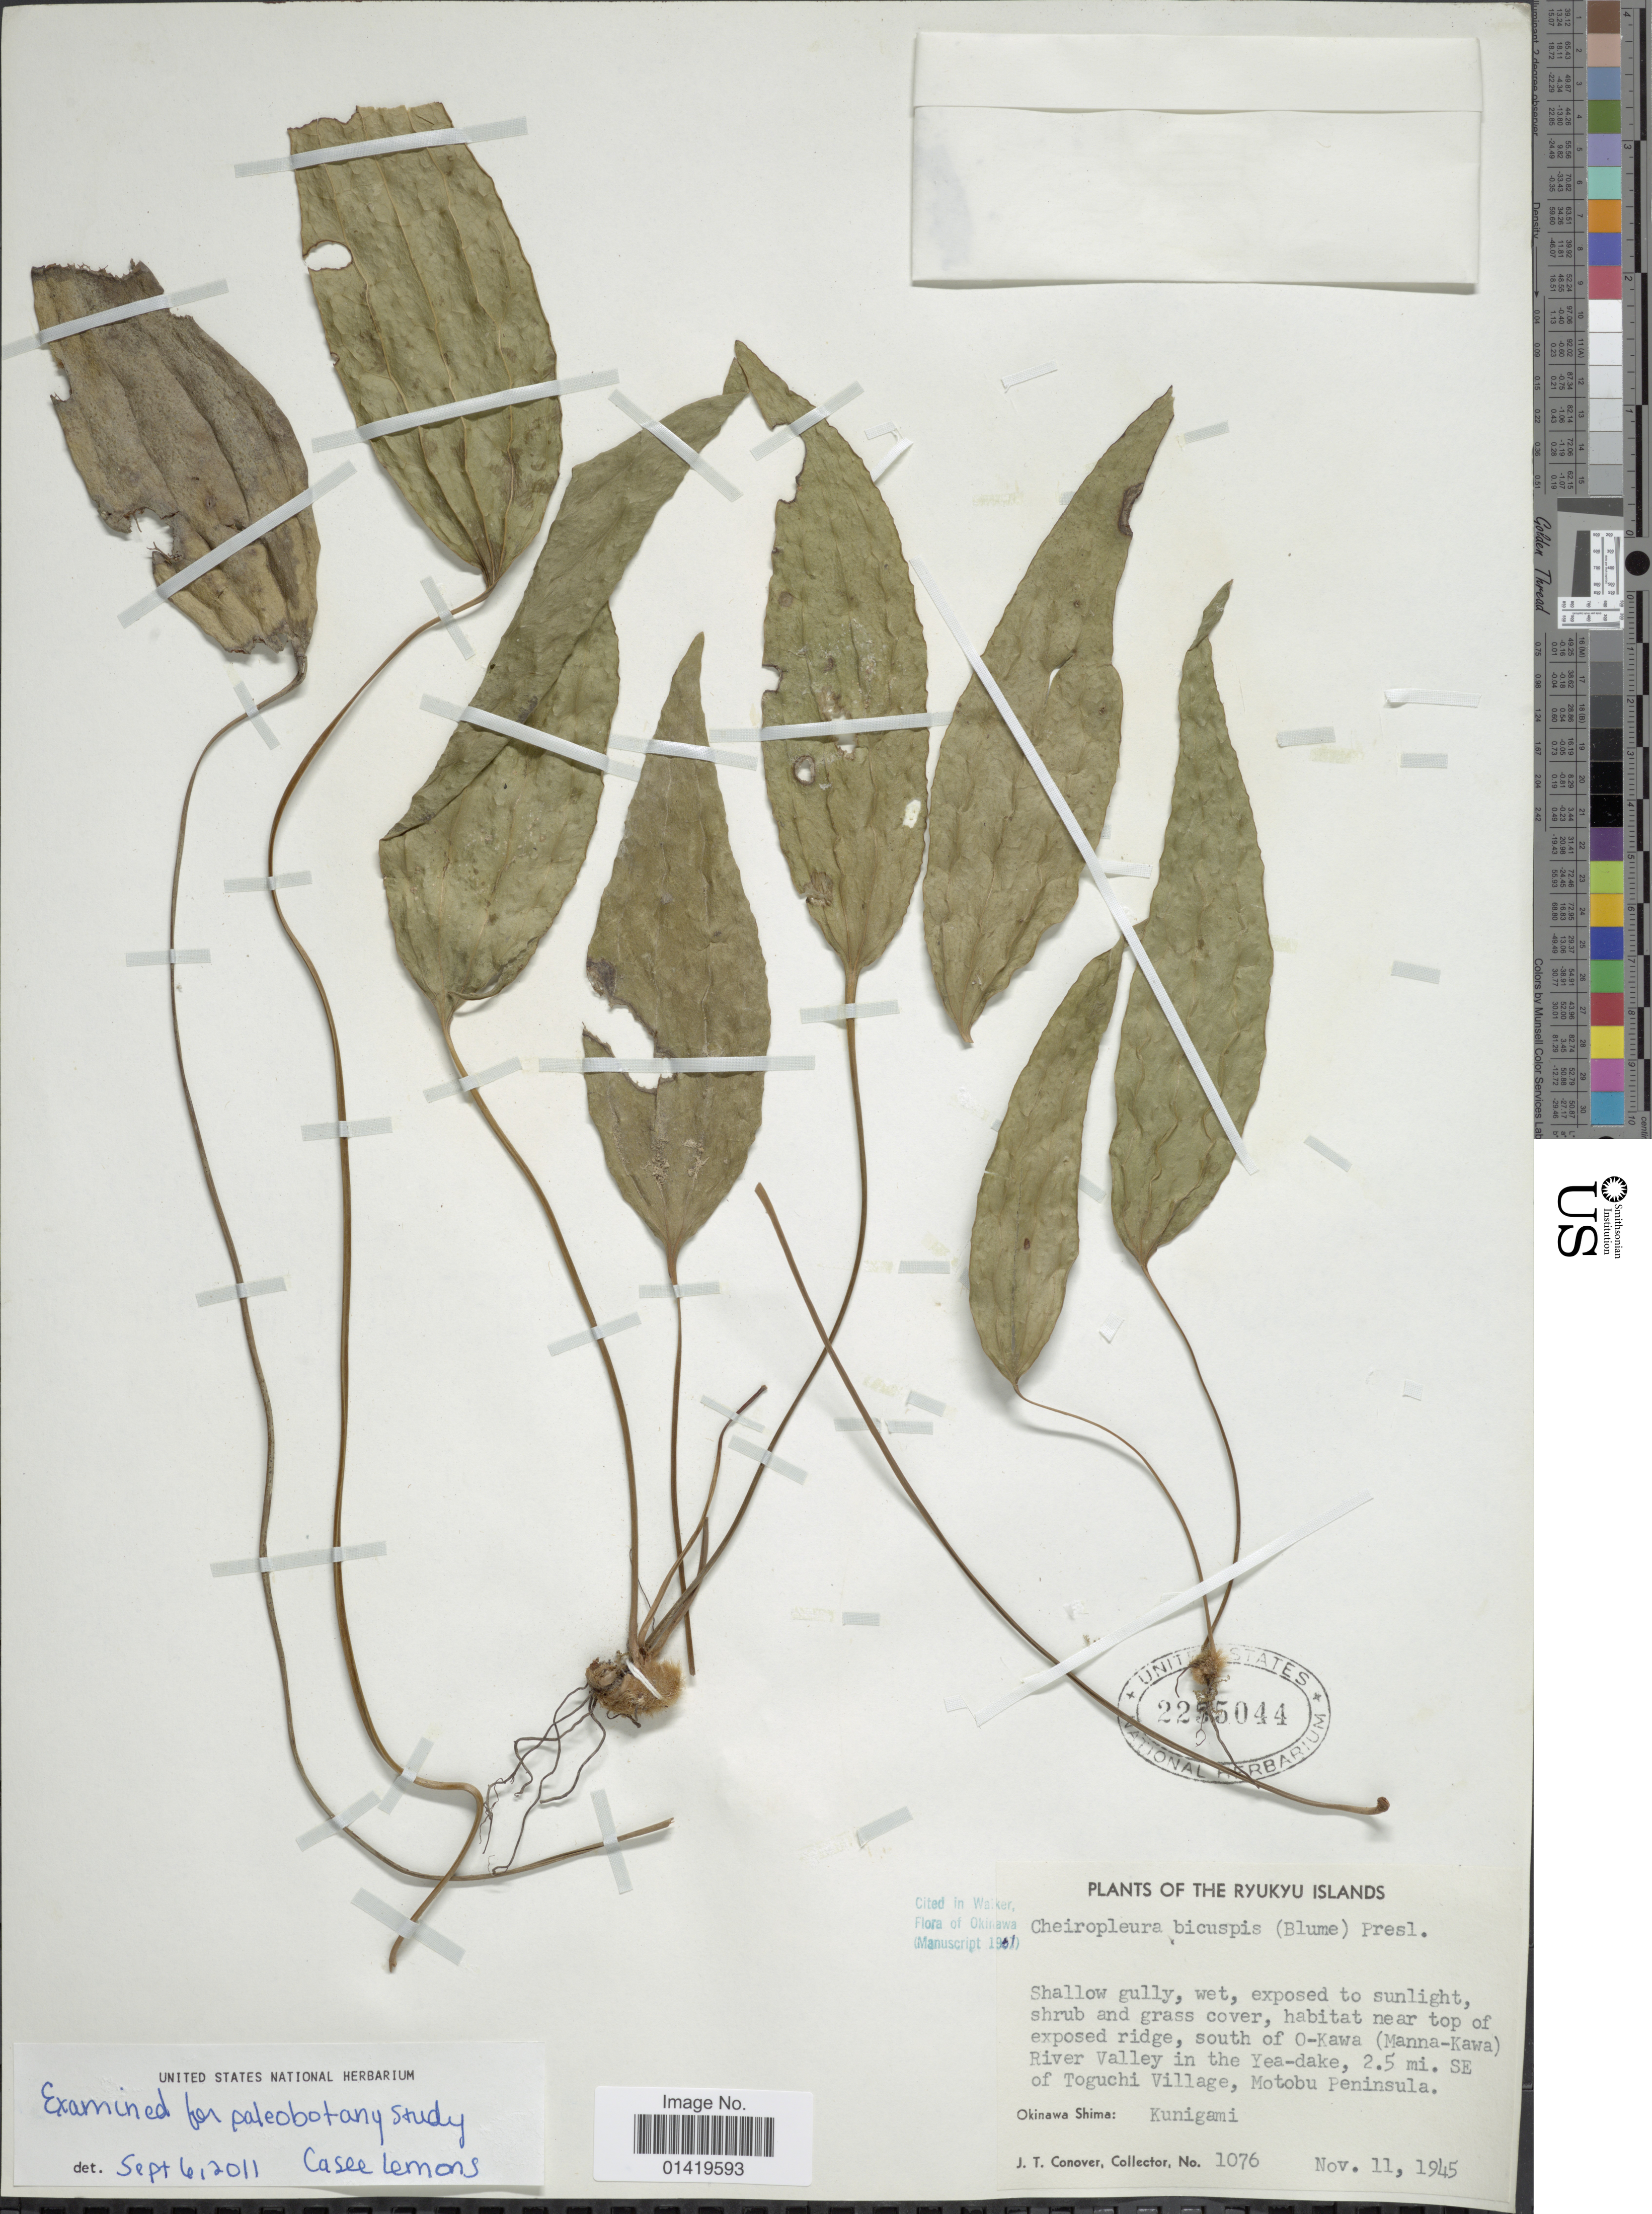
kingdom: Plantae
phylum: Tracheophyta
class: Polypodiopsida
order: Gleicheniales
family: Dipteridaceae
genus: Cheiropleuria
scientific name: Cheiropleuria bicuspis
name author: (Blume) C. Presl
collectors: J. T. Conover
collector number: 1076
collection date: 1945-11-11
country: Japan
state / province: Okinawa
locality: Ryukyu Islands. Near top of exposed ridge, south of O-Kawa (Manna Kawa) River Valley in the Yea-dake, 2.5 mi. SE of Toguchi Village, Motobu Peninsula. Okinawa Shima: Kunigami